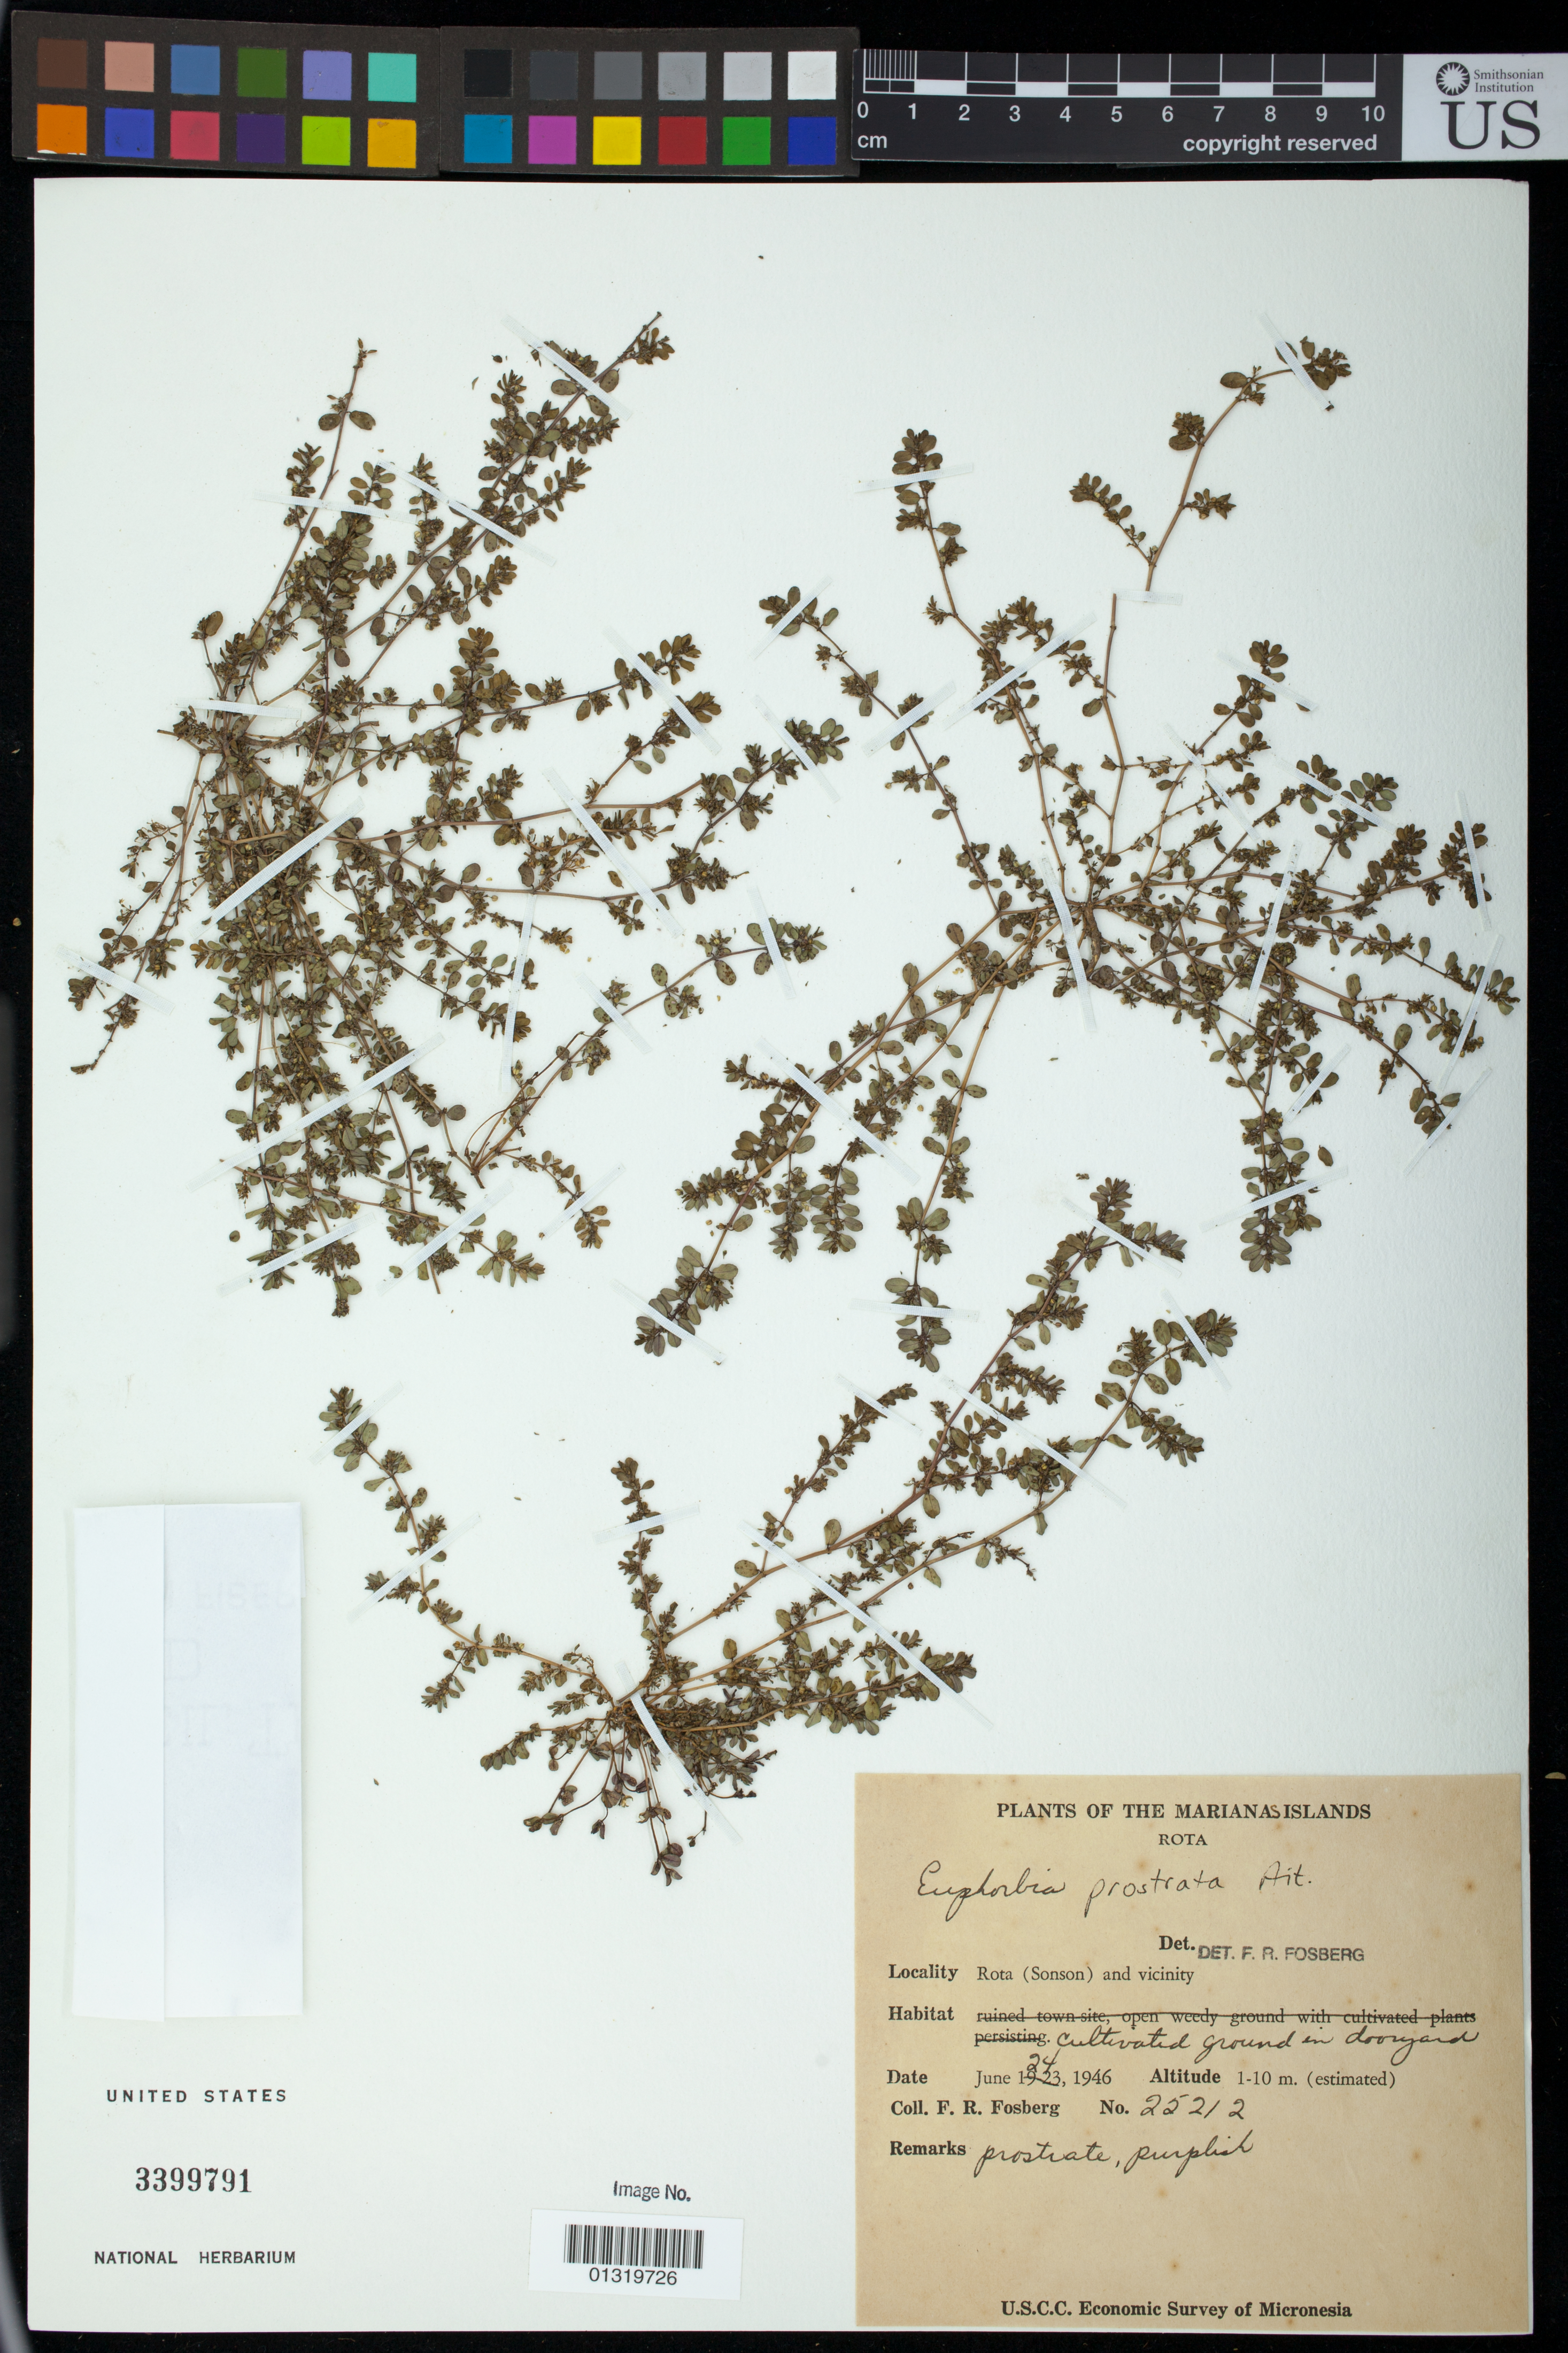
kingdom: Plantae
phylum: Tracheophyta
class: Magnoliopsida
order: Malpighiales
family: Euphorbiaceae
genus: Euphorbia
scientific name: Euphorbia prostrata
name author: Aiton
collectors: F. R. Fosberg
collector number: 25212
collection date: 1946-06-24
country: Northern Mariana Islands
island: Rota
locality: Rota (Sonson) and vicinity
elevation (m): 1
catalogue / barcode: US 3399791